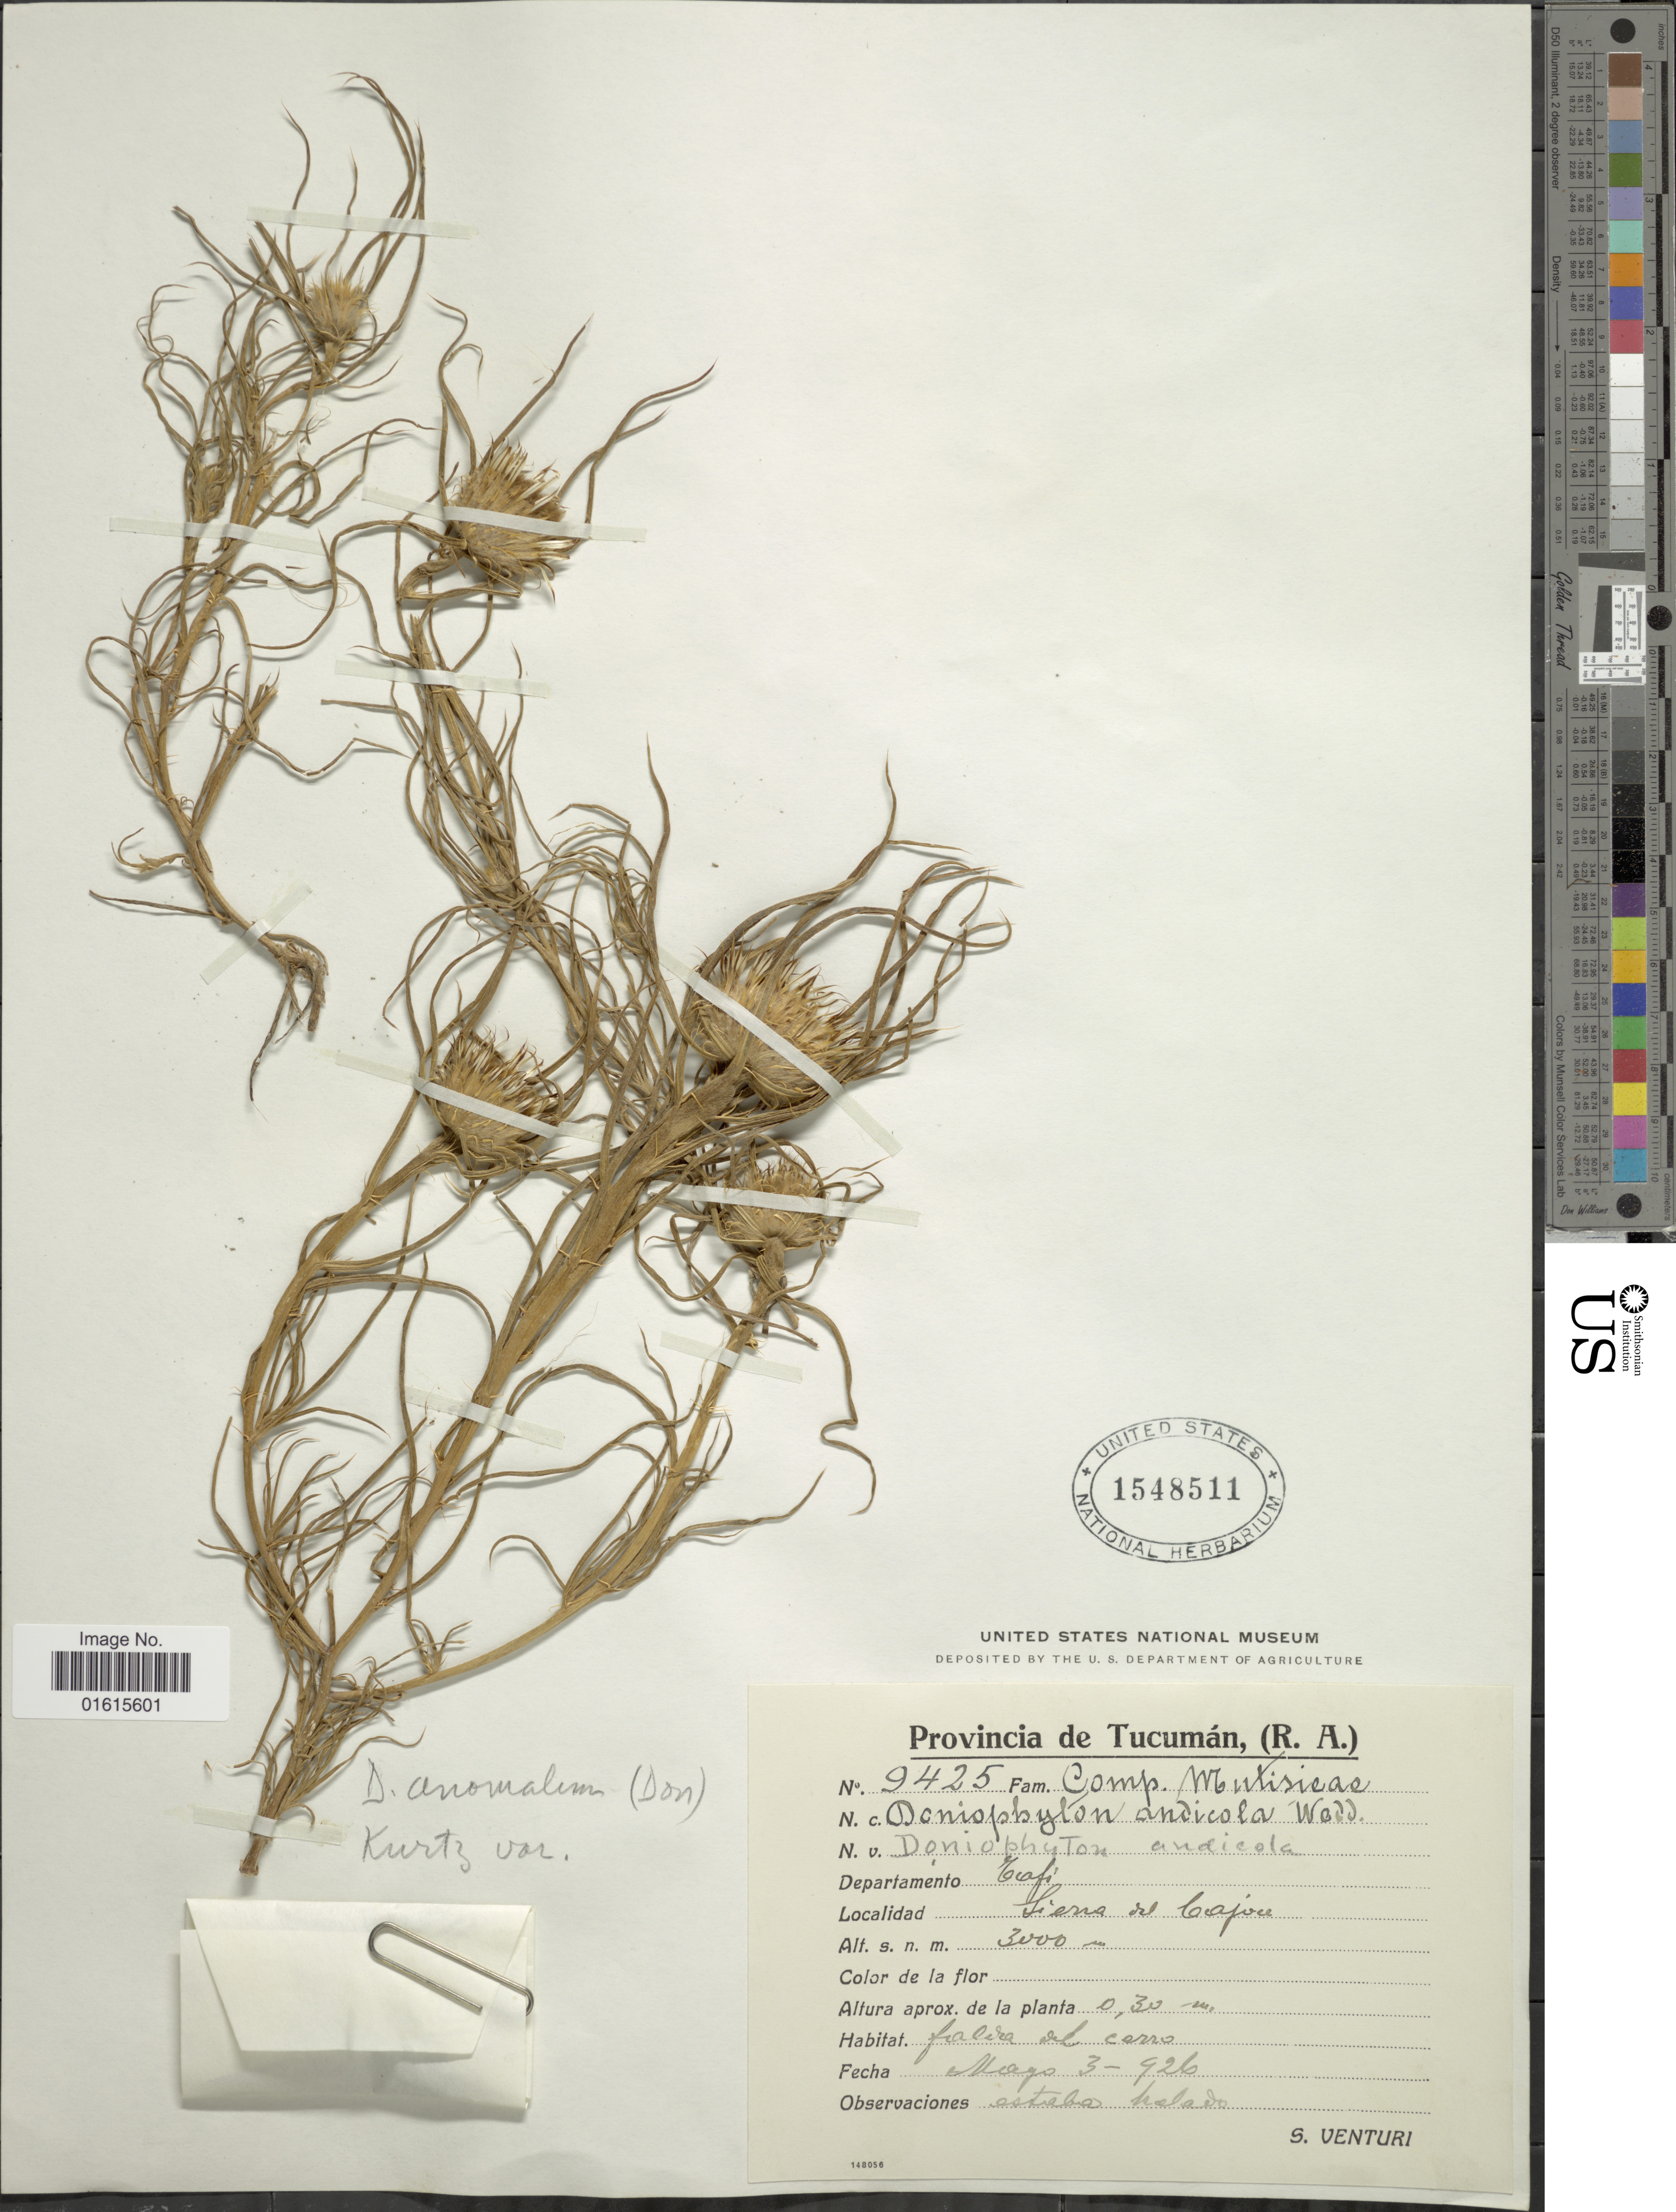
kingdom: Plantae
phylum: Tracheophyta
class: Magnoliopsida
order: Asterales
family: Asteraceae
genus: Doniophyton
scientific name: Doniophyton anomalum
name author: (D. Don) Kurtz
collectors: S. Venturi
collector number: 9425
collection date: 1926-05-03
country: Argentina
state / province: Tucuman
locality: Tafi, Sierra del Cajava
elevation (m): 3000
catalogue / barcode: US 1548511